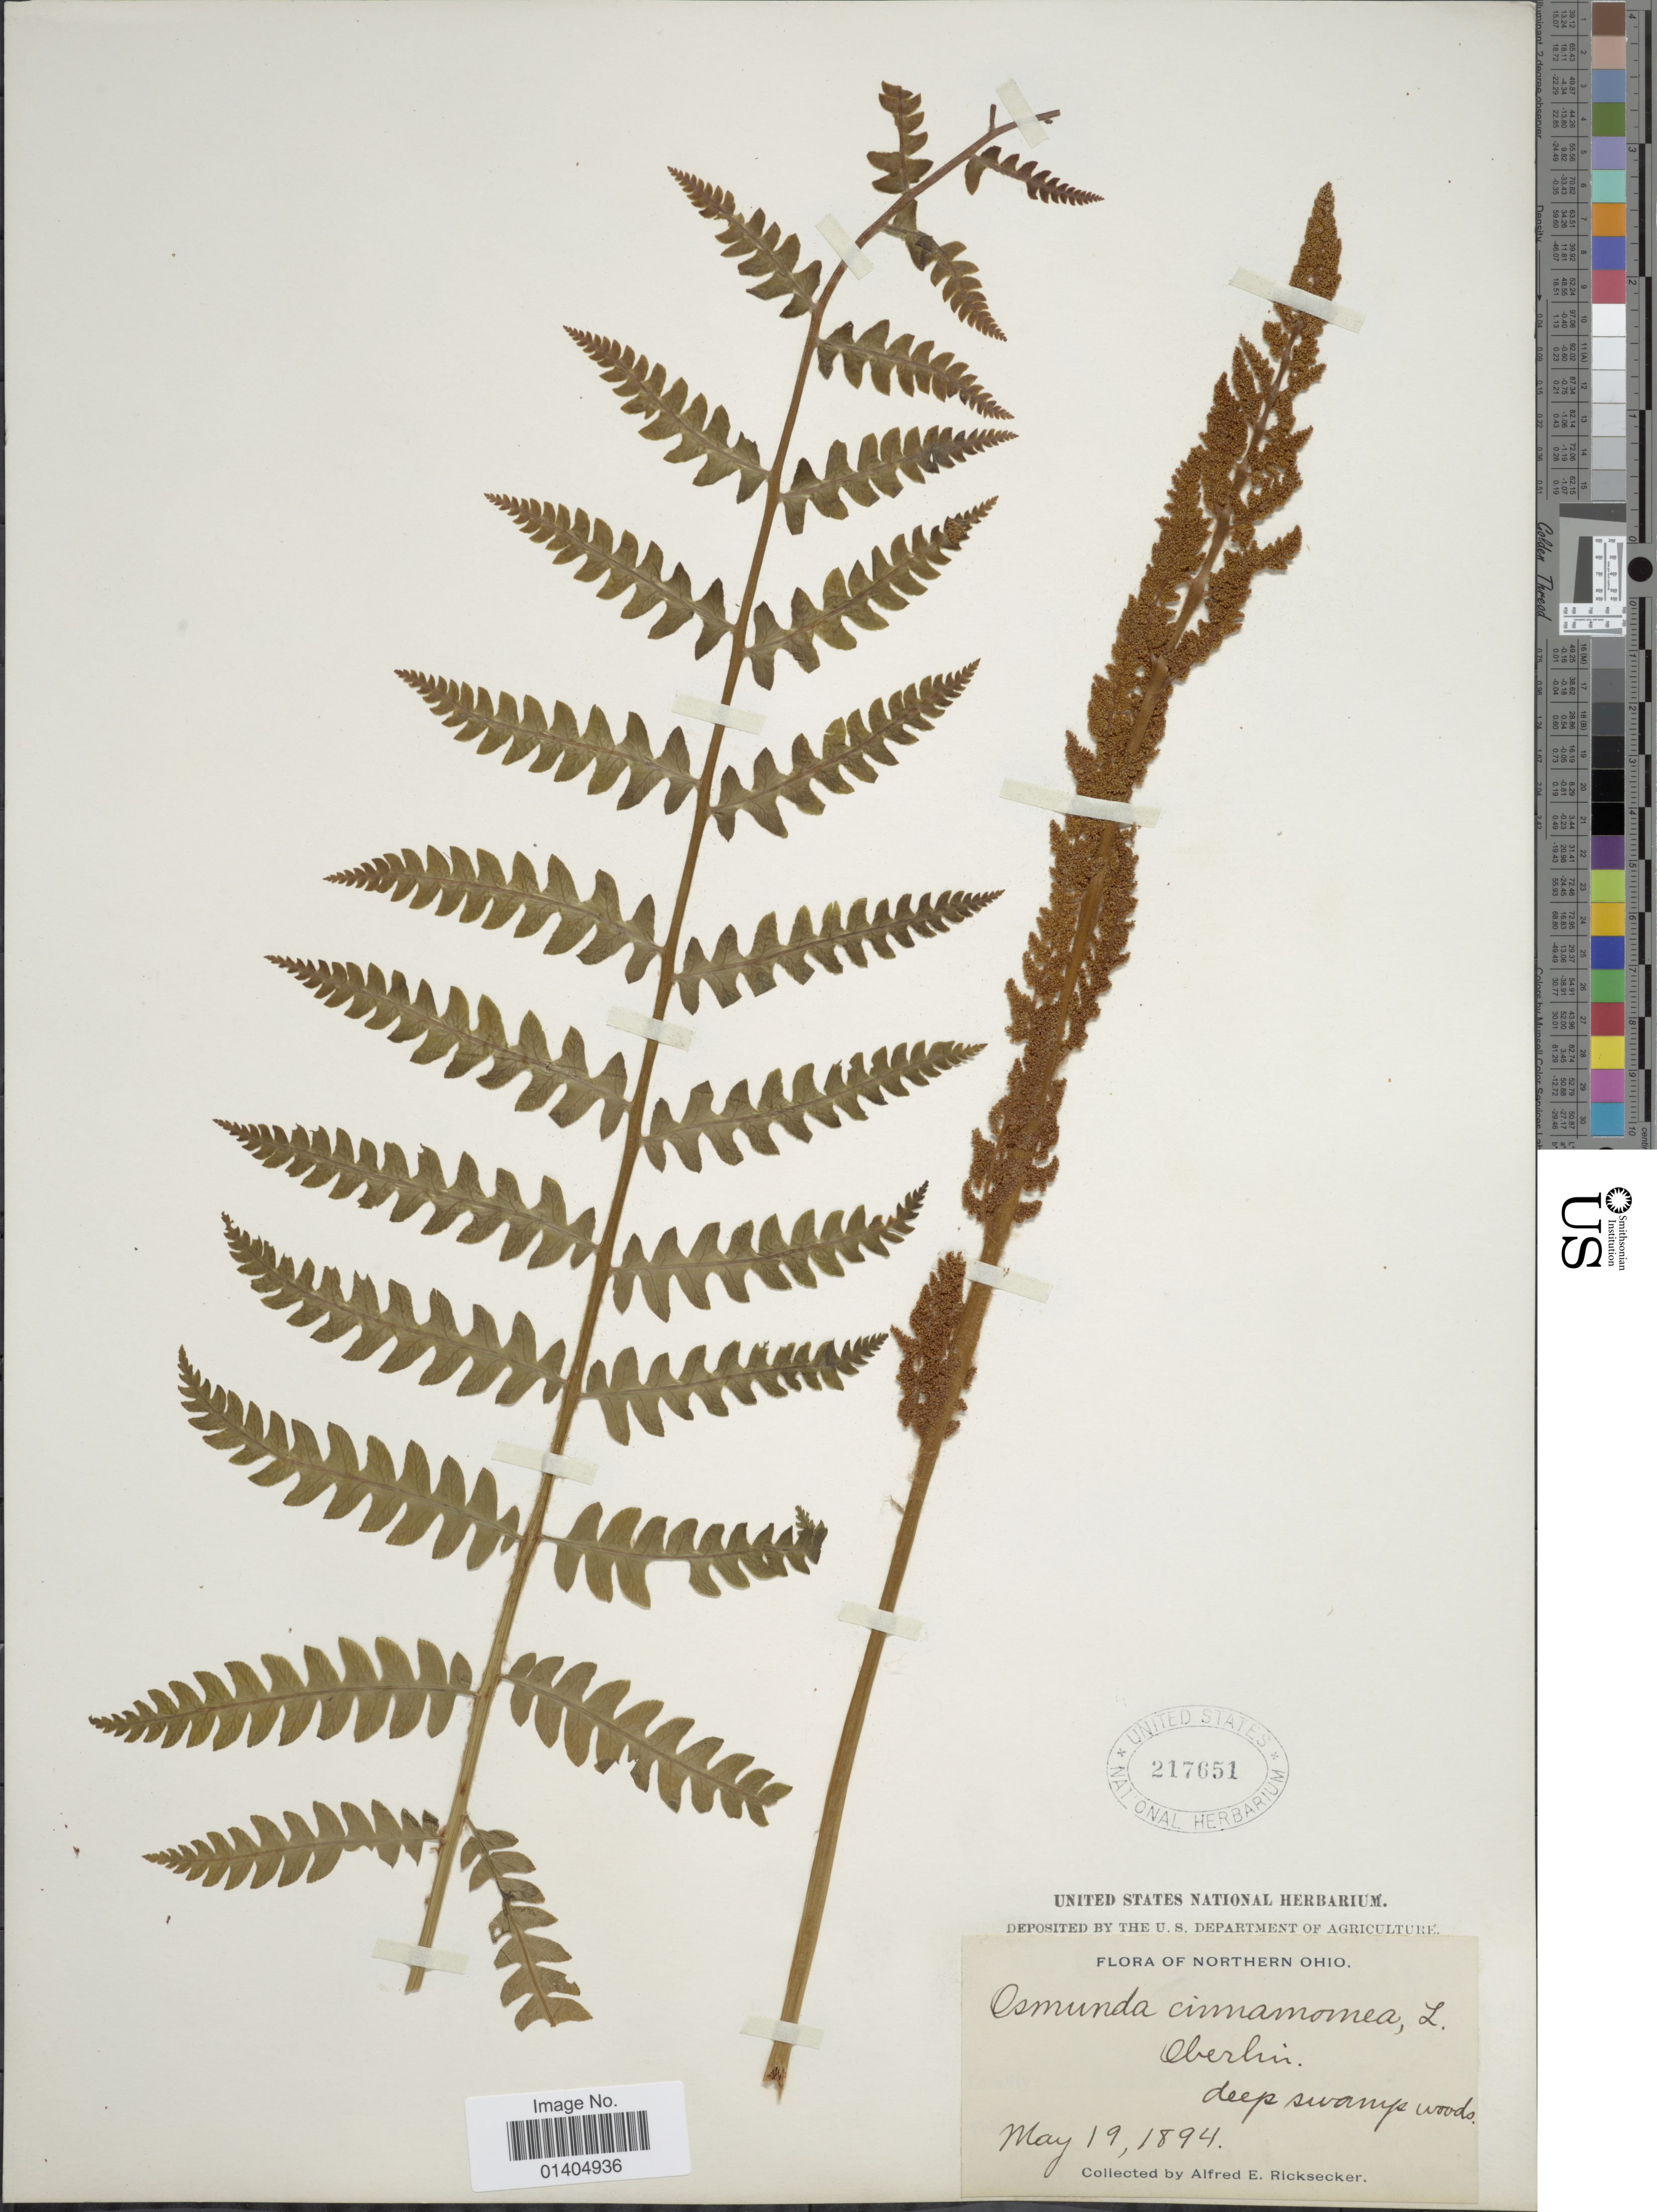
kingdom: Plantae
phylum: Tracheophyta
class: Polypodiopsida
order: Osmundales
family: Osmundaceae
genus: Osmundastrum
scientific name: Osmundastrum cinnamomeum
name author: (L.) C. Presl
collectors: A. E. Ricksecker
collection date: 1894-05-19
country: United States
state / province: Ohio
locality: Northern Ohio, Oberlin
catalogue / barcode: US 217651